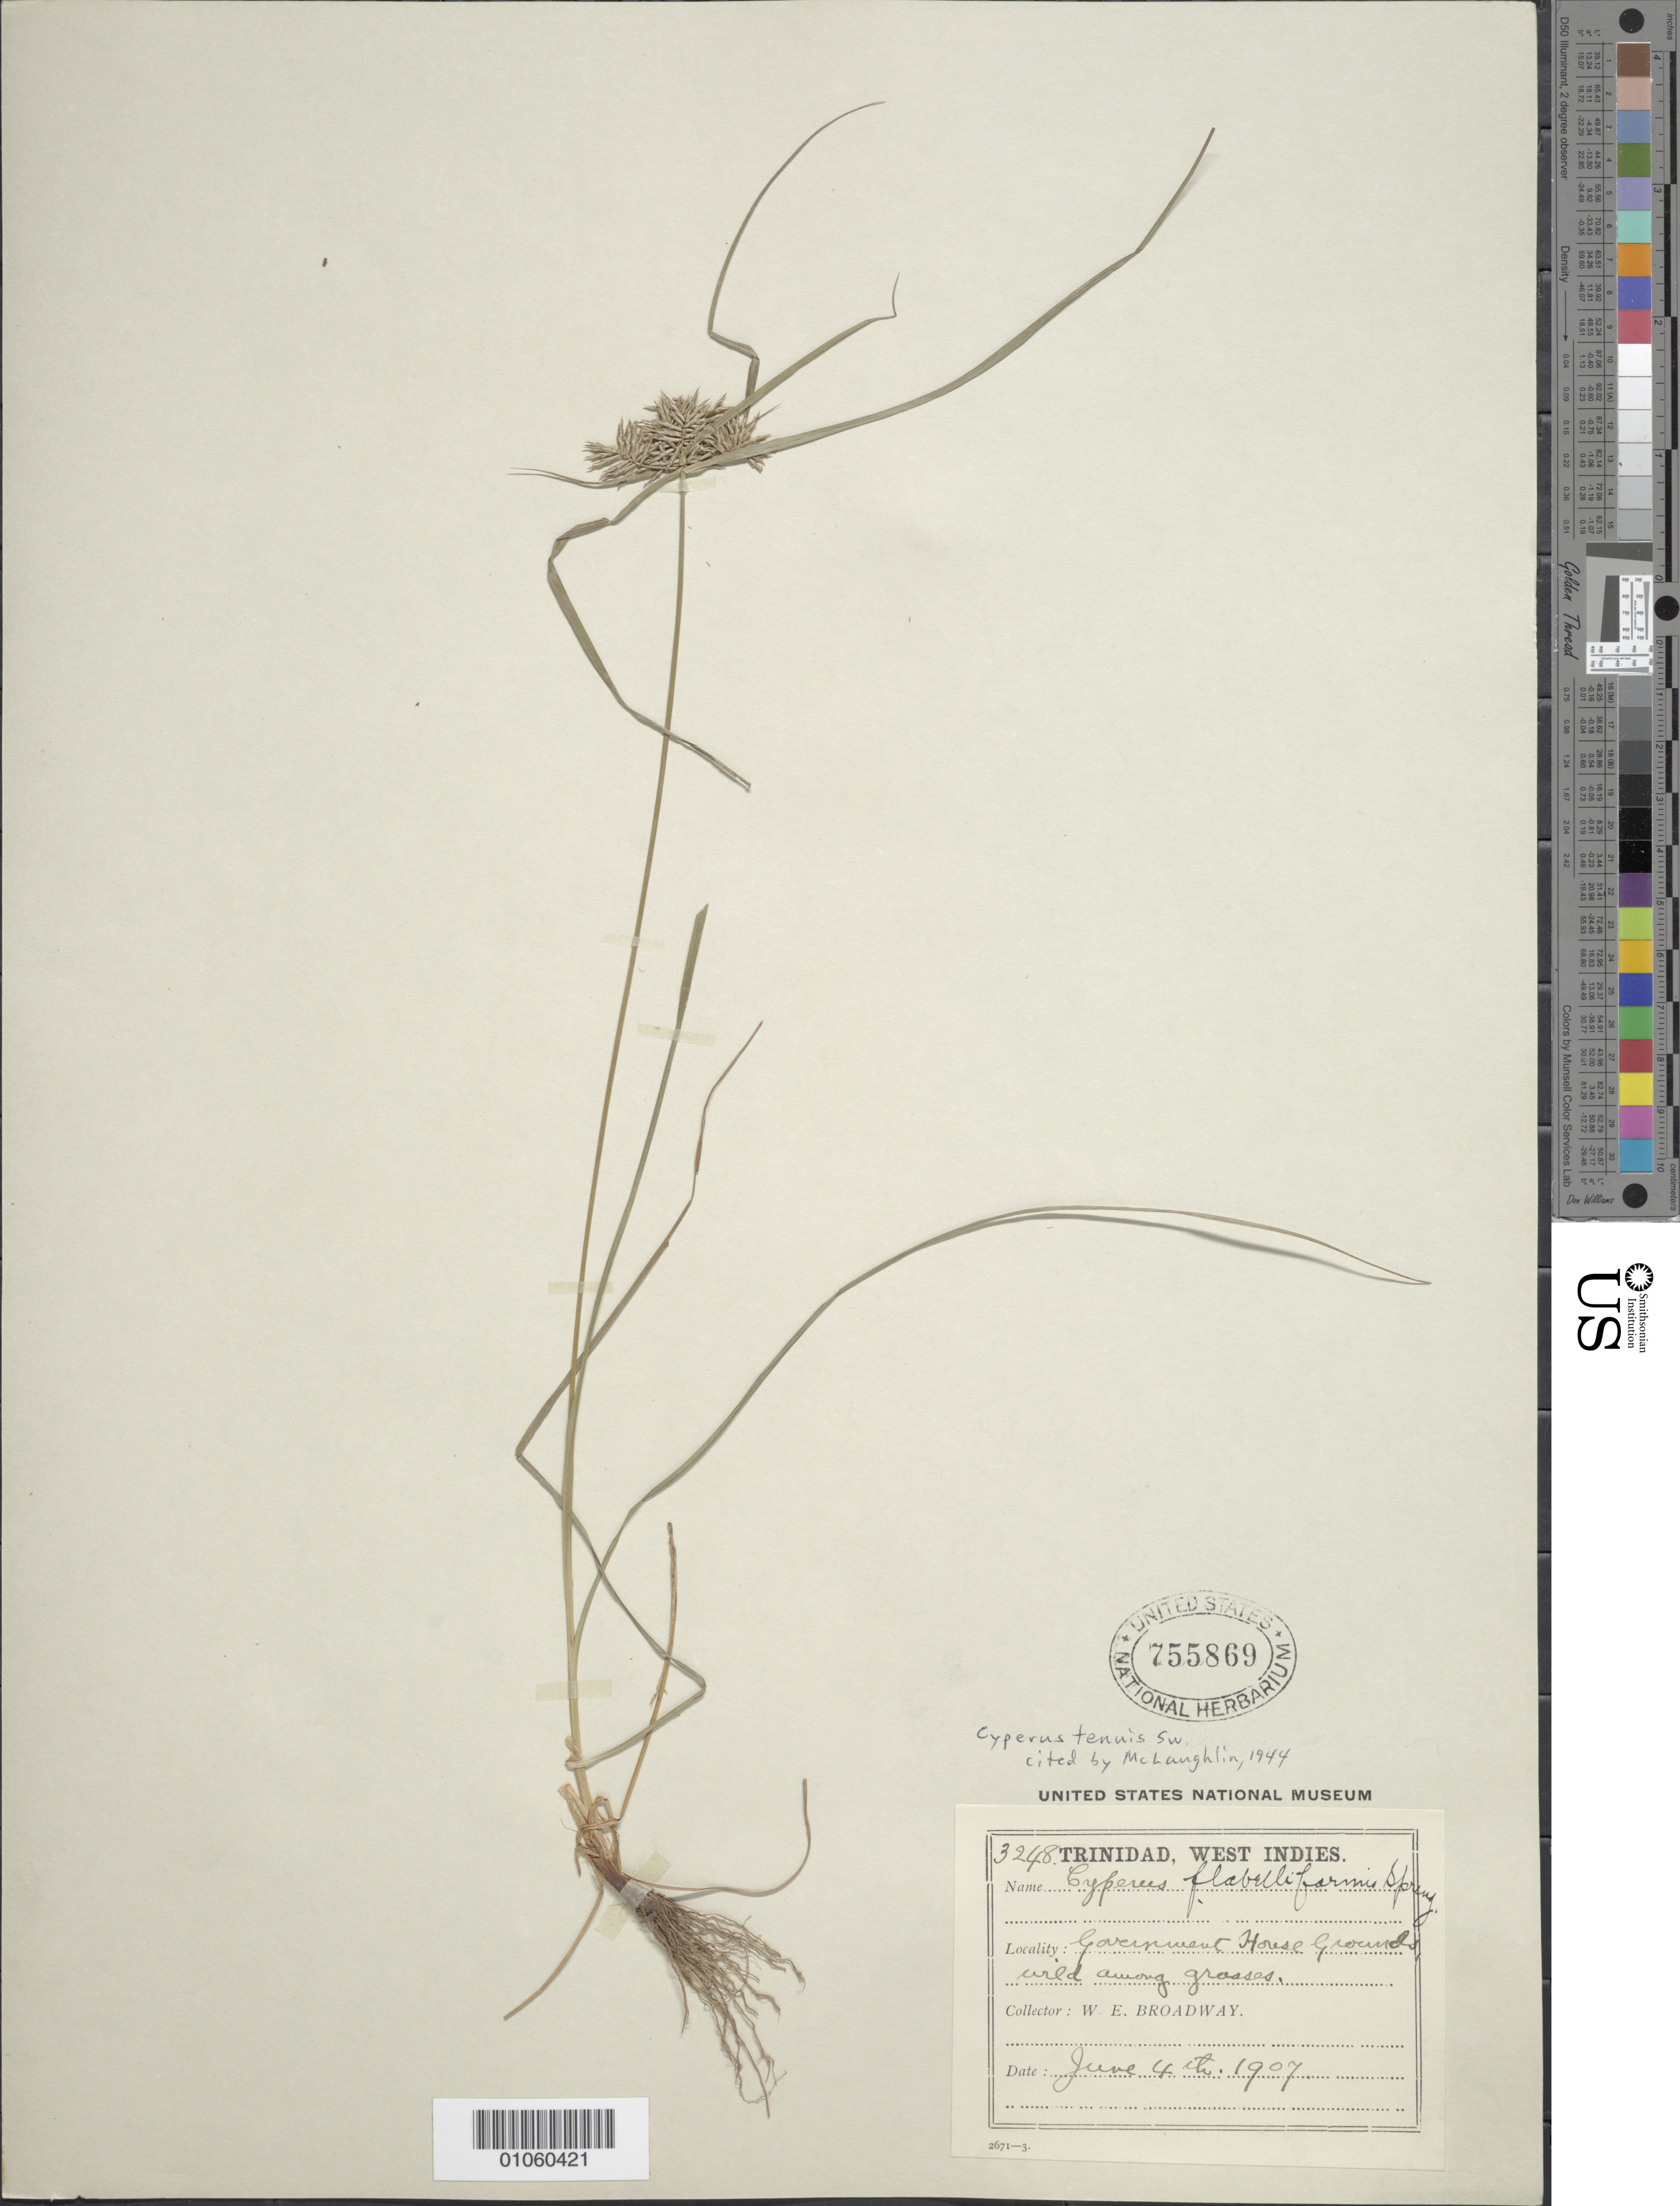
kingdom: Plantae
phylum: Tracheophyta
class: Liliopsida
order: Poales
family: Cyperaceae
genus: Cyperus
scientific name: Cyperus tenuis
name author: Sw.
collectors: W. E. Broadway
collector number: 3248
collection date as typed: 04 Jun 1907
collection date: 1907-06-04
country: Trinidad and Tobago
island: Trinidad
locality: Government House grounds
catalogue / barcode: US 755869